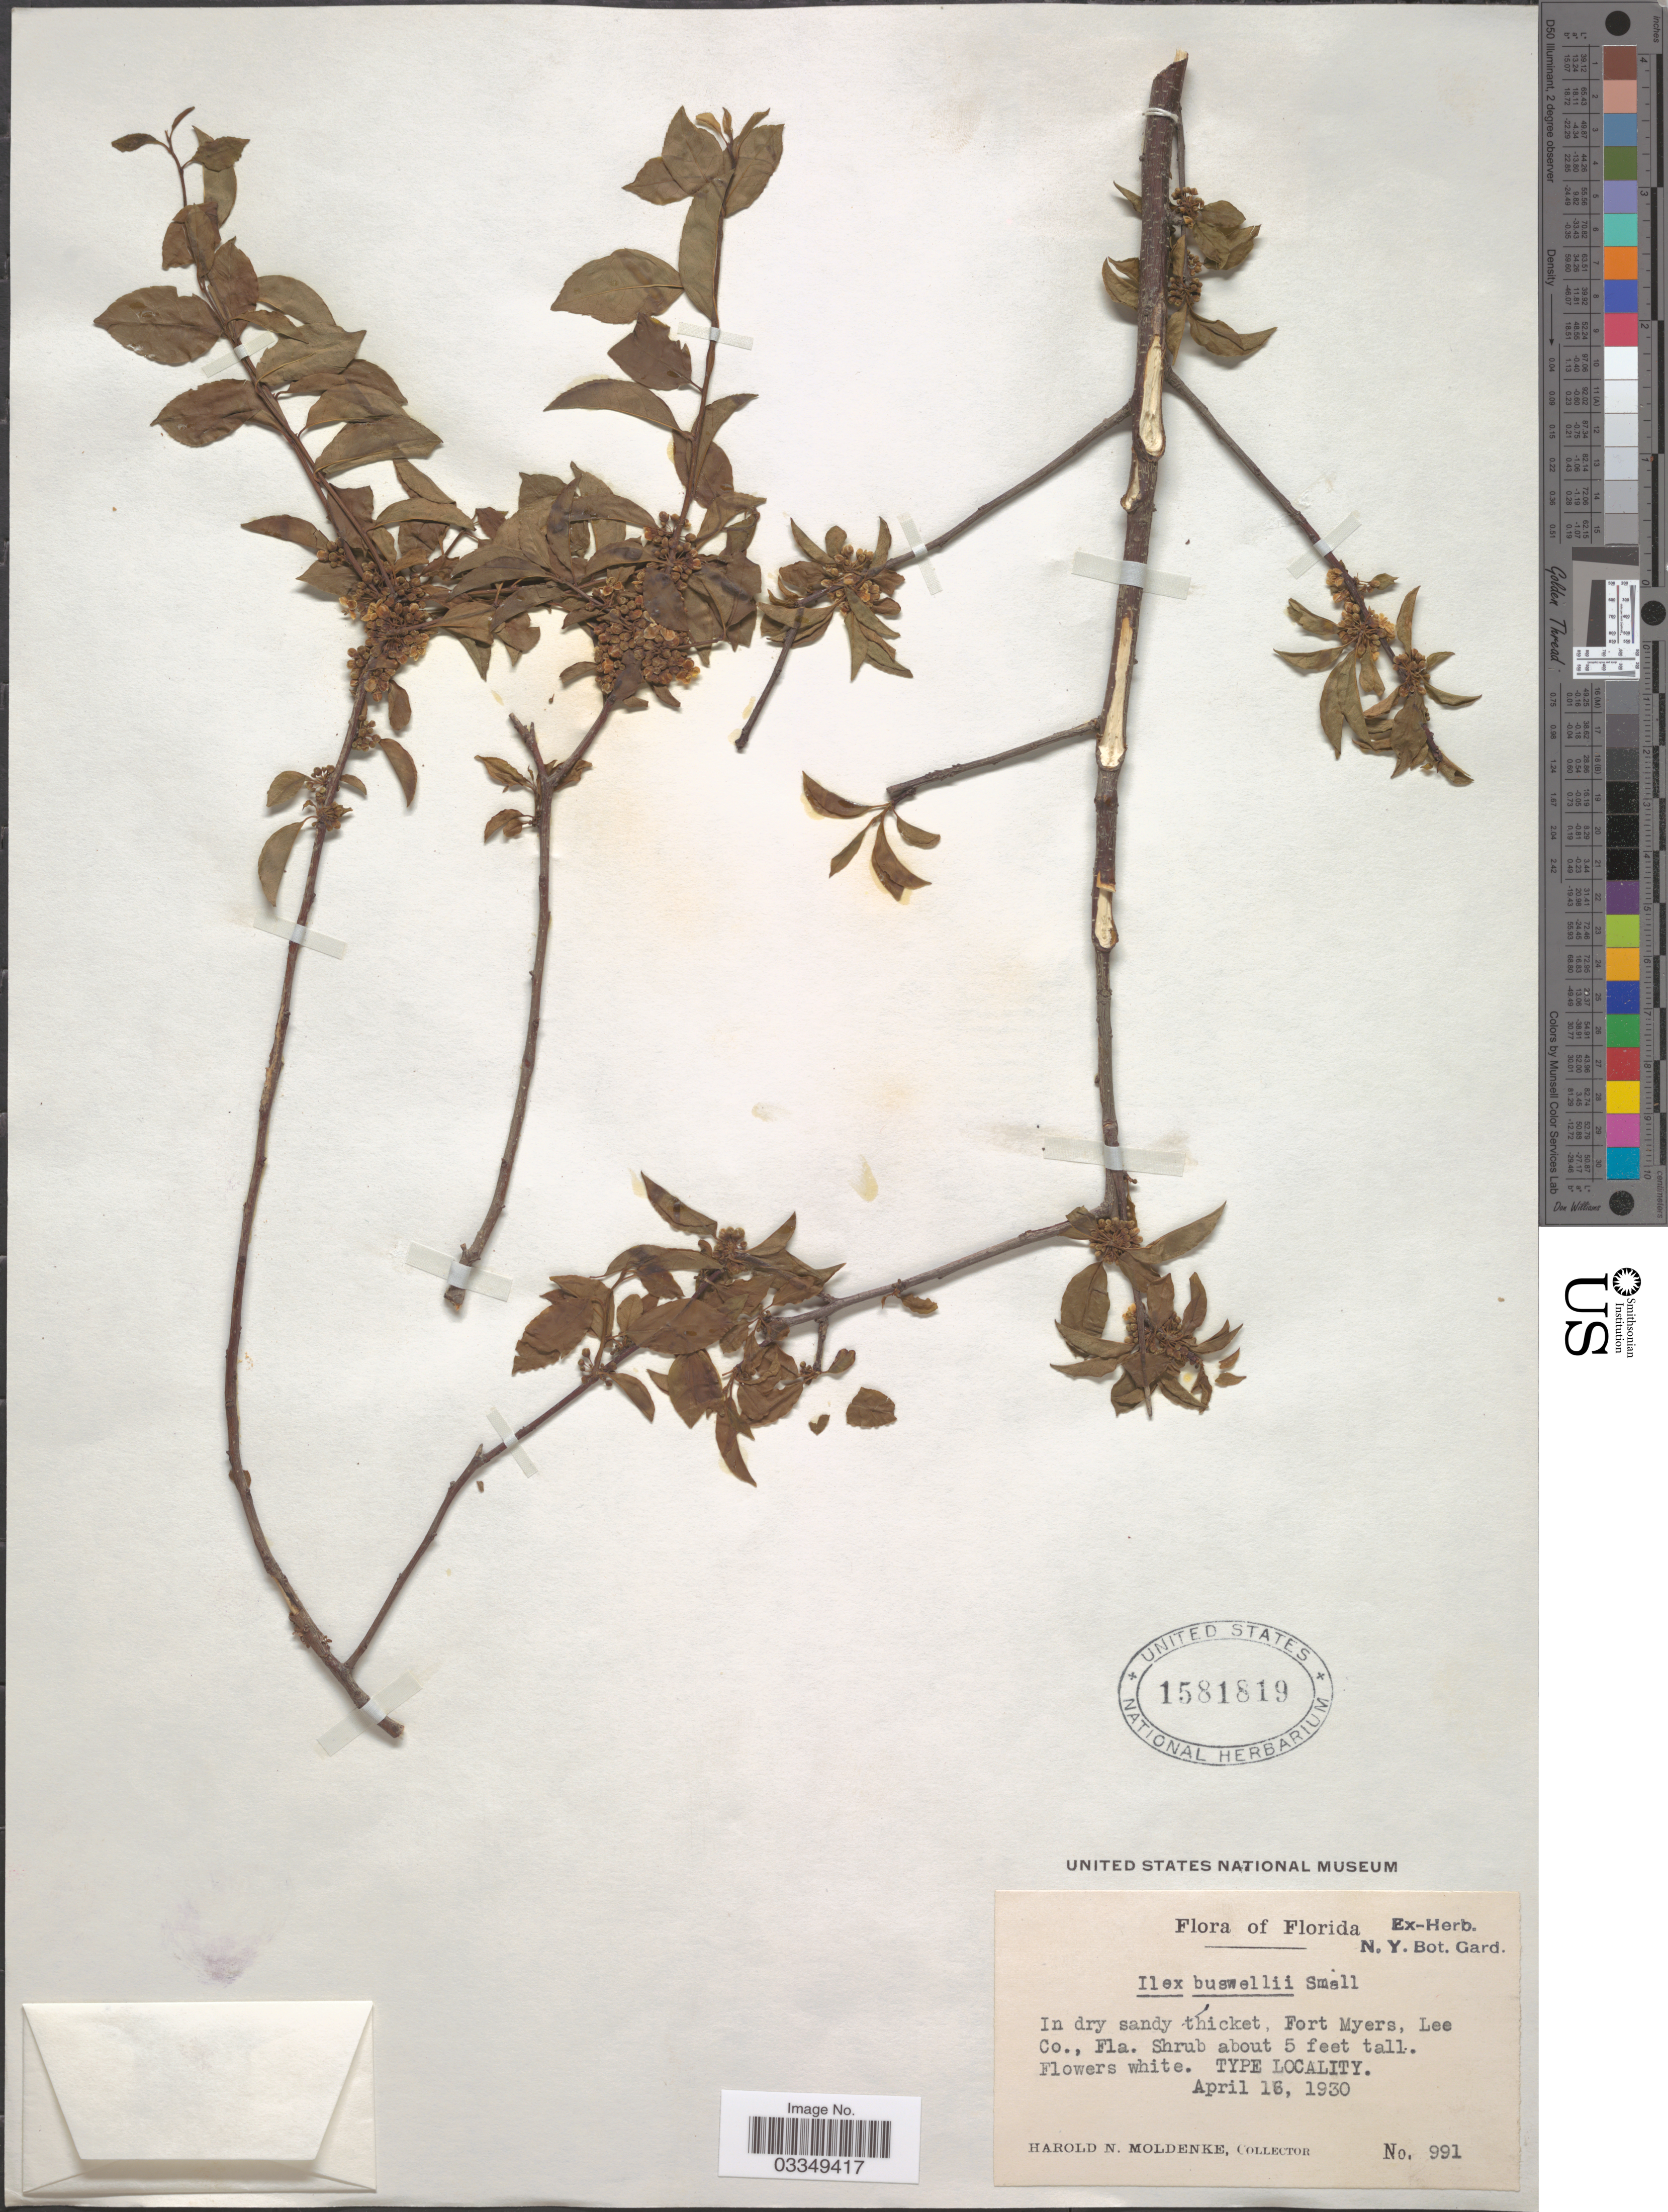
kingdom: Plantae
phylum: Tracheophyta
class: Magnoliopsida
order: Aquifoliales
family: Aquifoliaceae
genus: Ilex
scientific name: Ilex buswellii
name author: Small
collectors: H. N. Moldenke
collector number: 991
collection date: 1930-04-16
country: United States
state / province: Florida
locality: Fort Myers, Lee Co.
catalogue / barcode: US 1581819